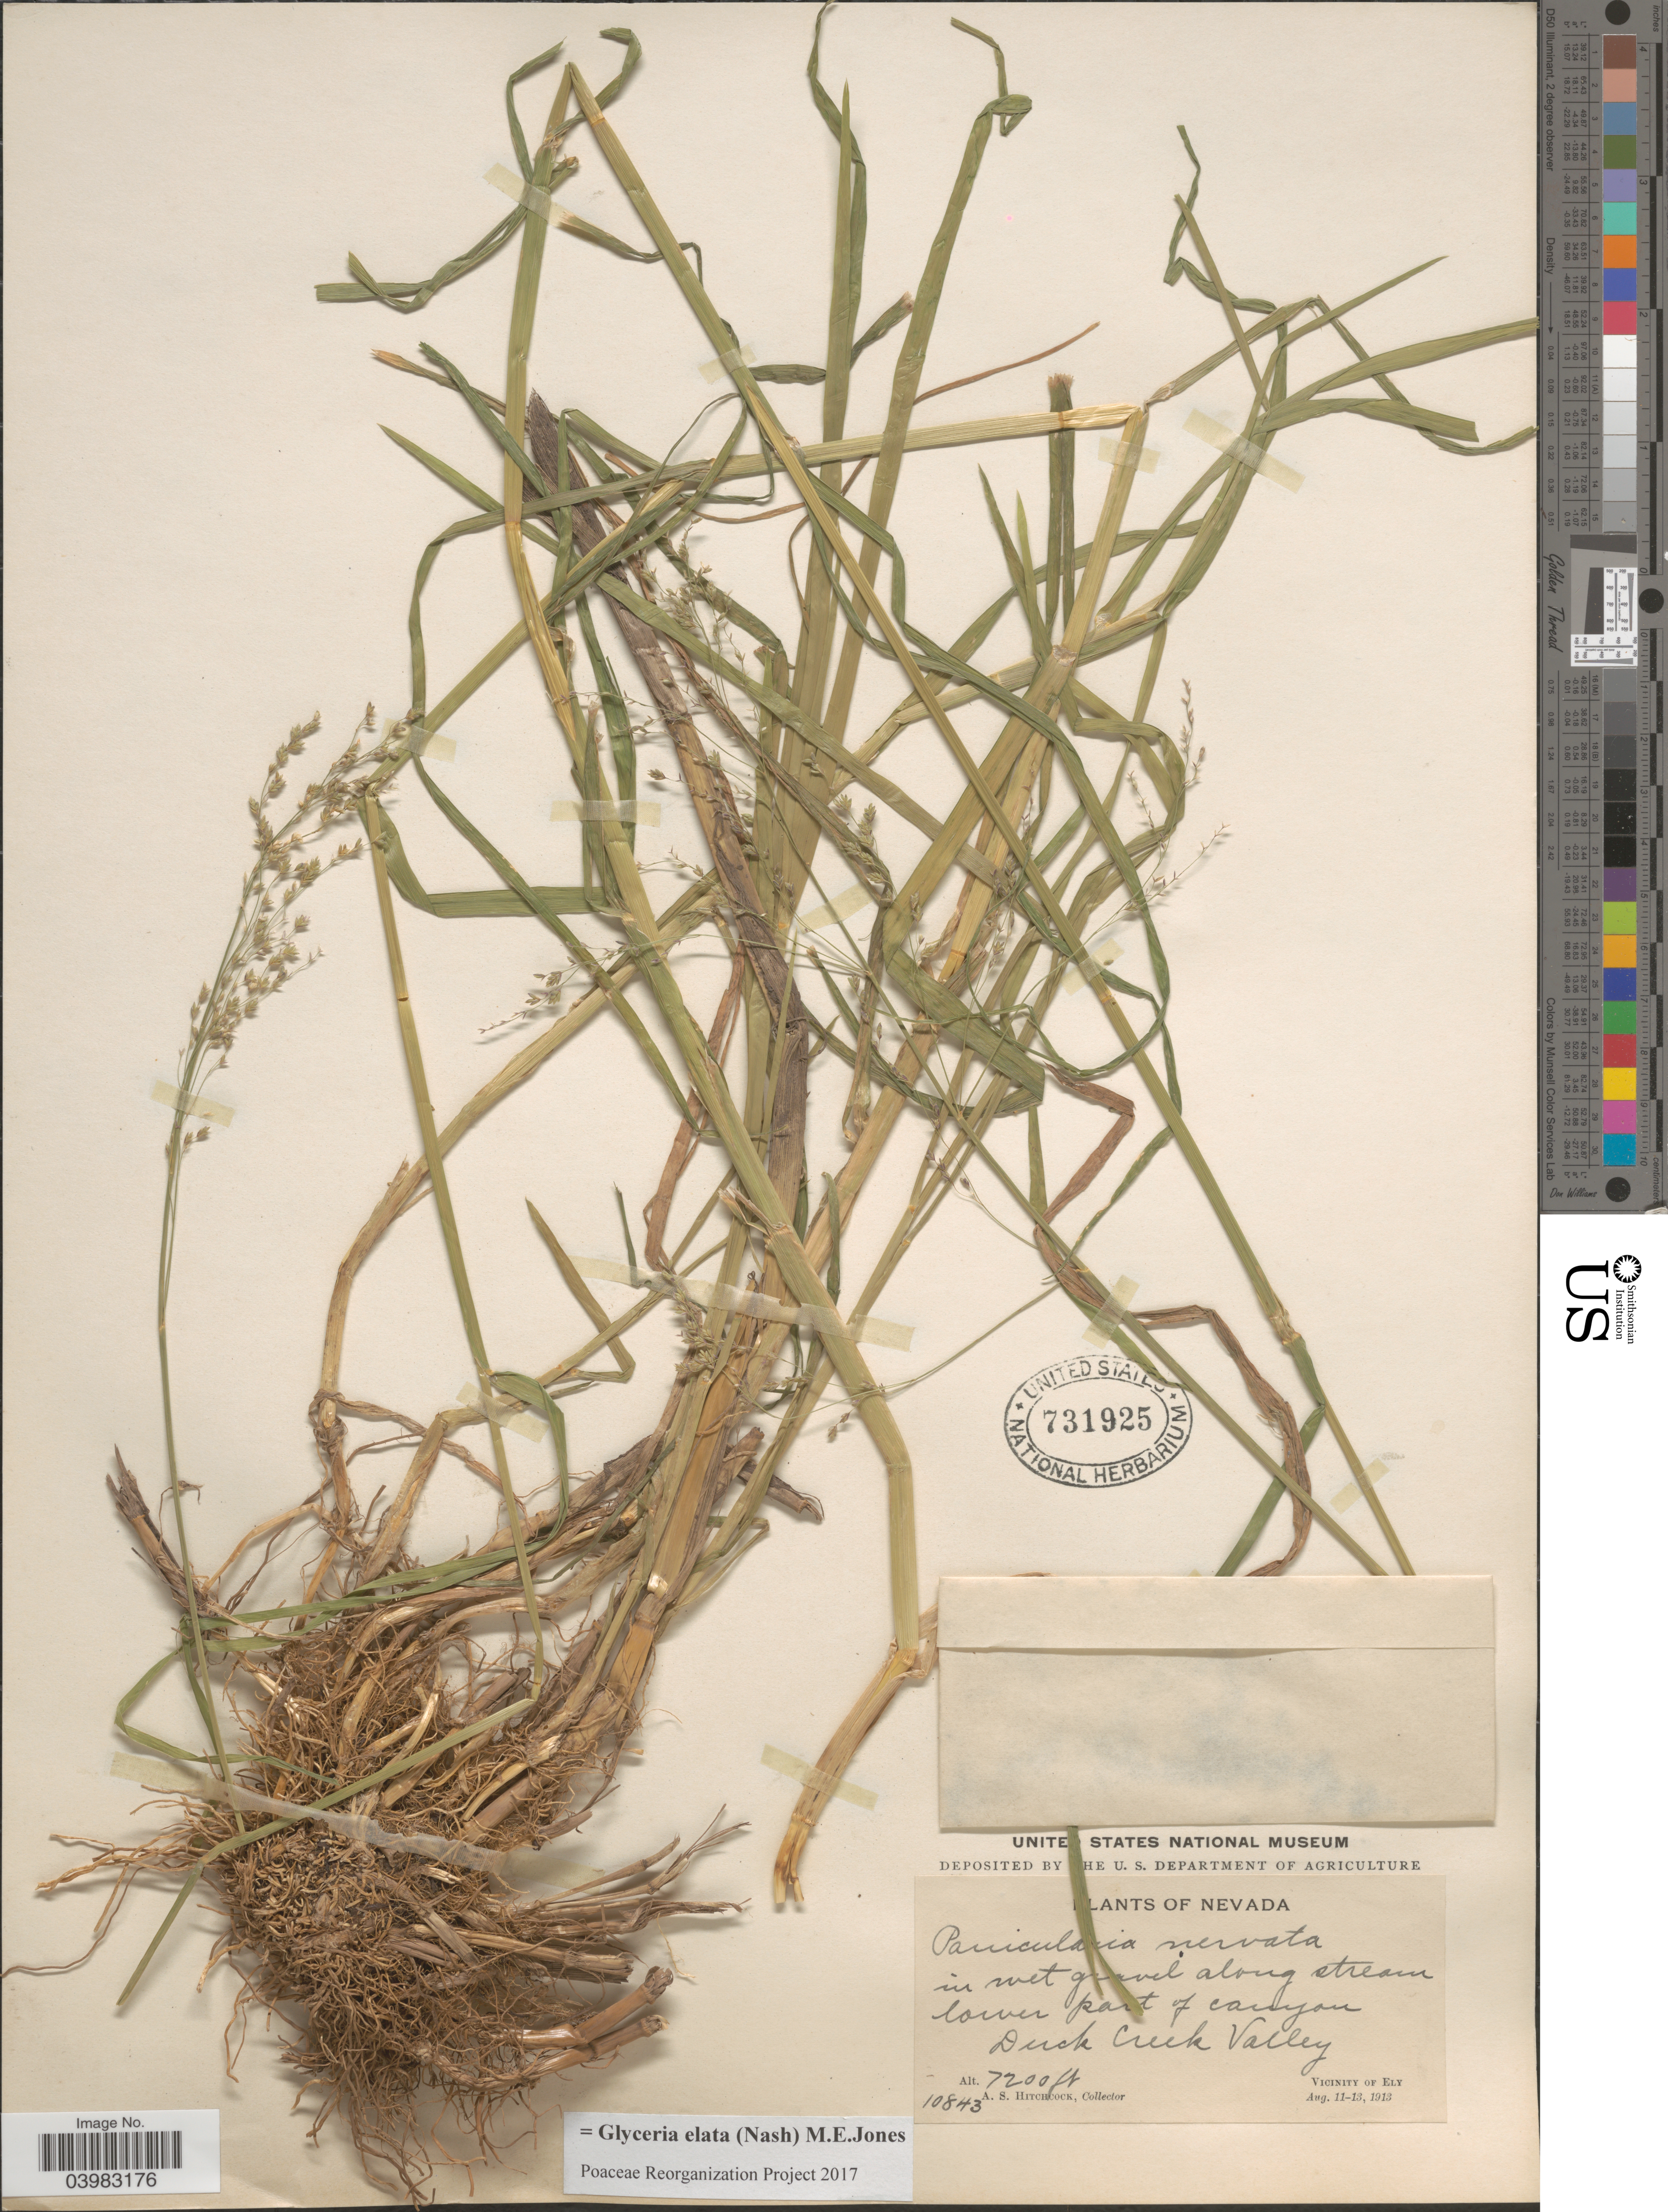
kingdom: Plantae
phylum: Tracheophyta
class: Liliopsida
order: Poales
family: Poaceae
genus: Glyceria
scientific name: Glyceria elata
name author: (Nash) M.E. Jones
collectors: A. S. Hitchcock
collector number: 10843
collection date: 1913-08-11/1913-08-13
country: United States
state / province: Nevada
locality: In wet gravel along stream lower part of canyon Duck Creek Valley. Vicinity of Ely.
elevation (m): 2195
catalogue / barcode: US 731925